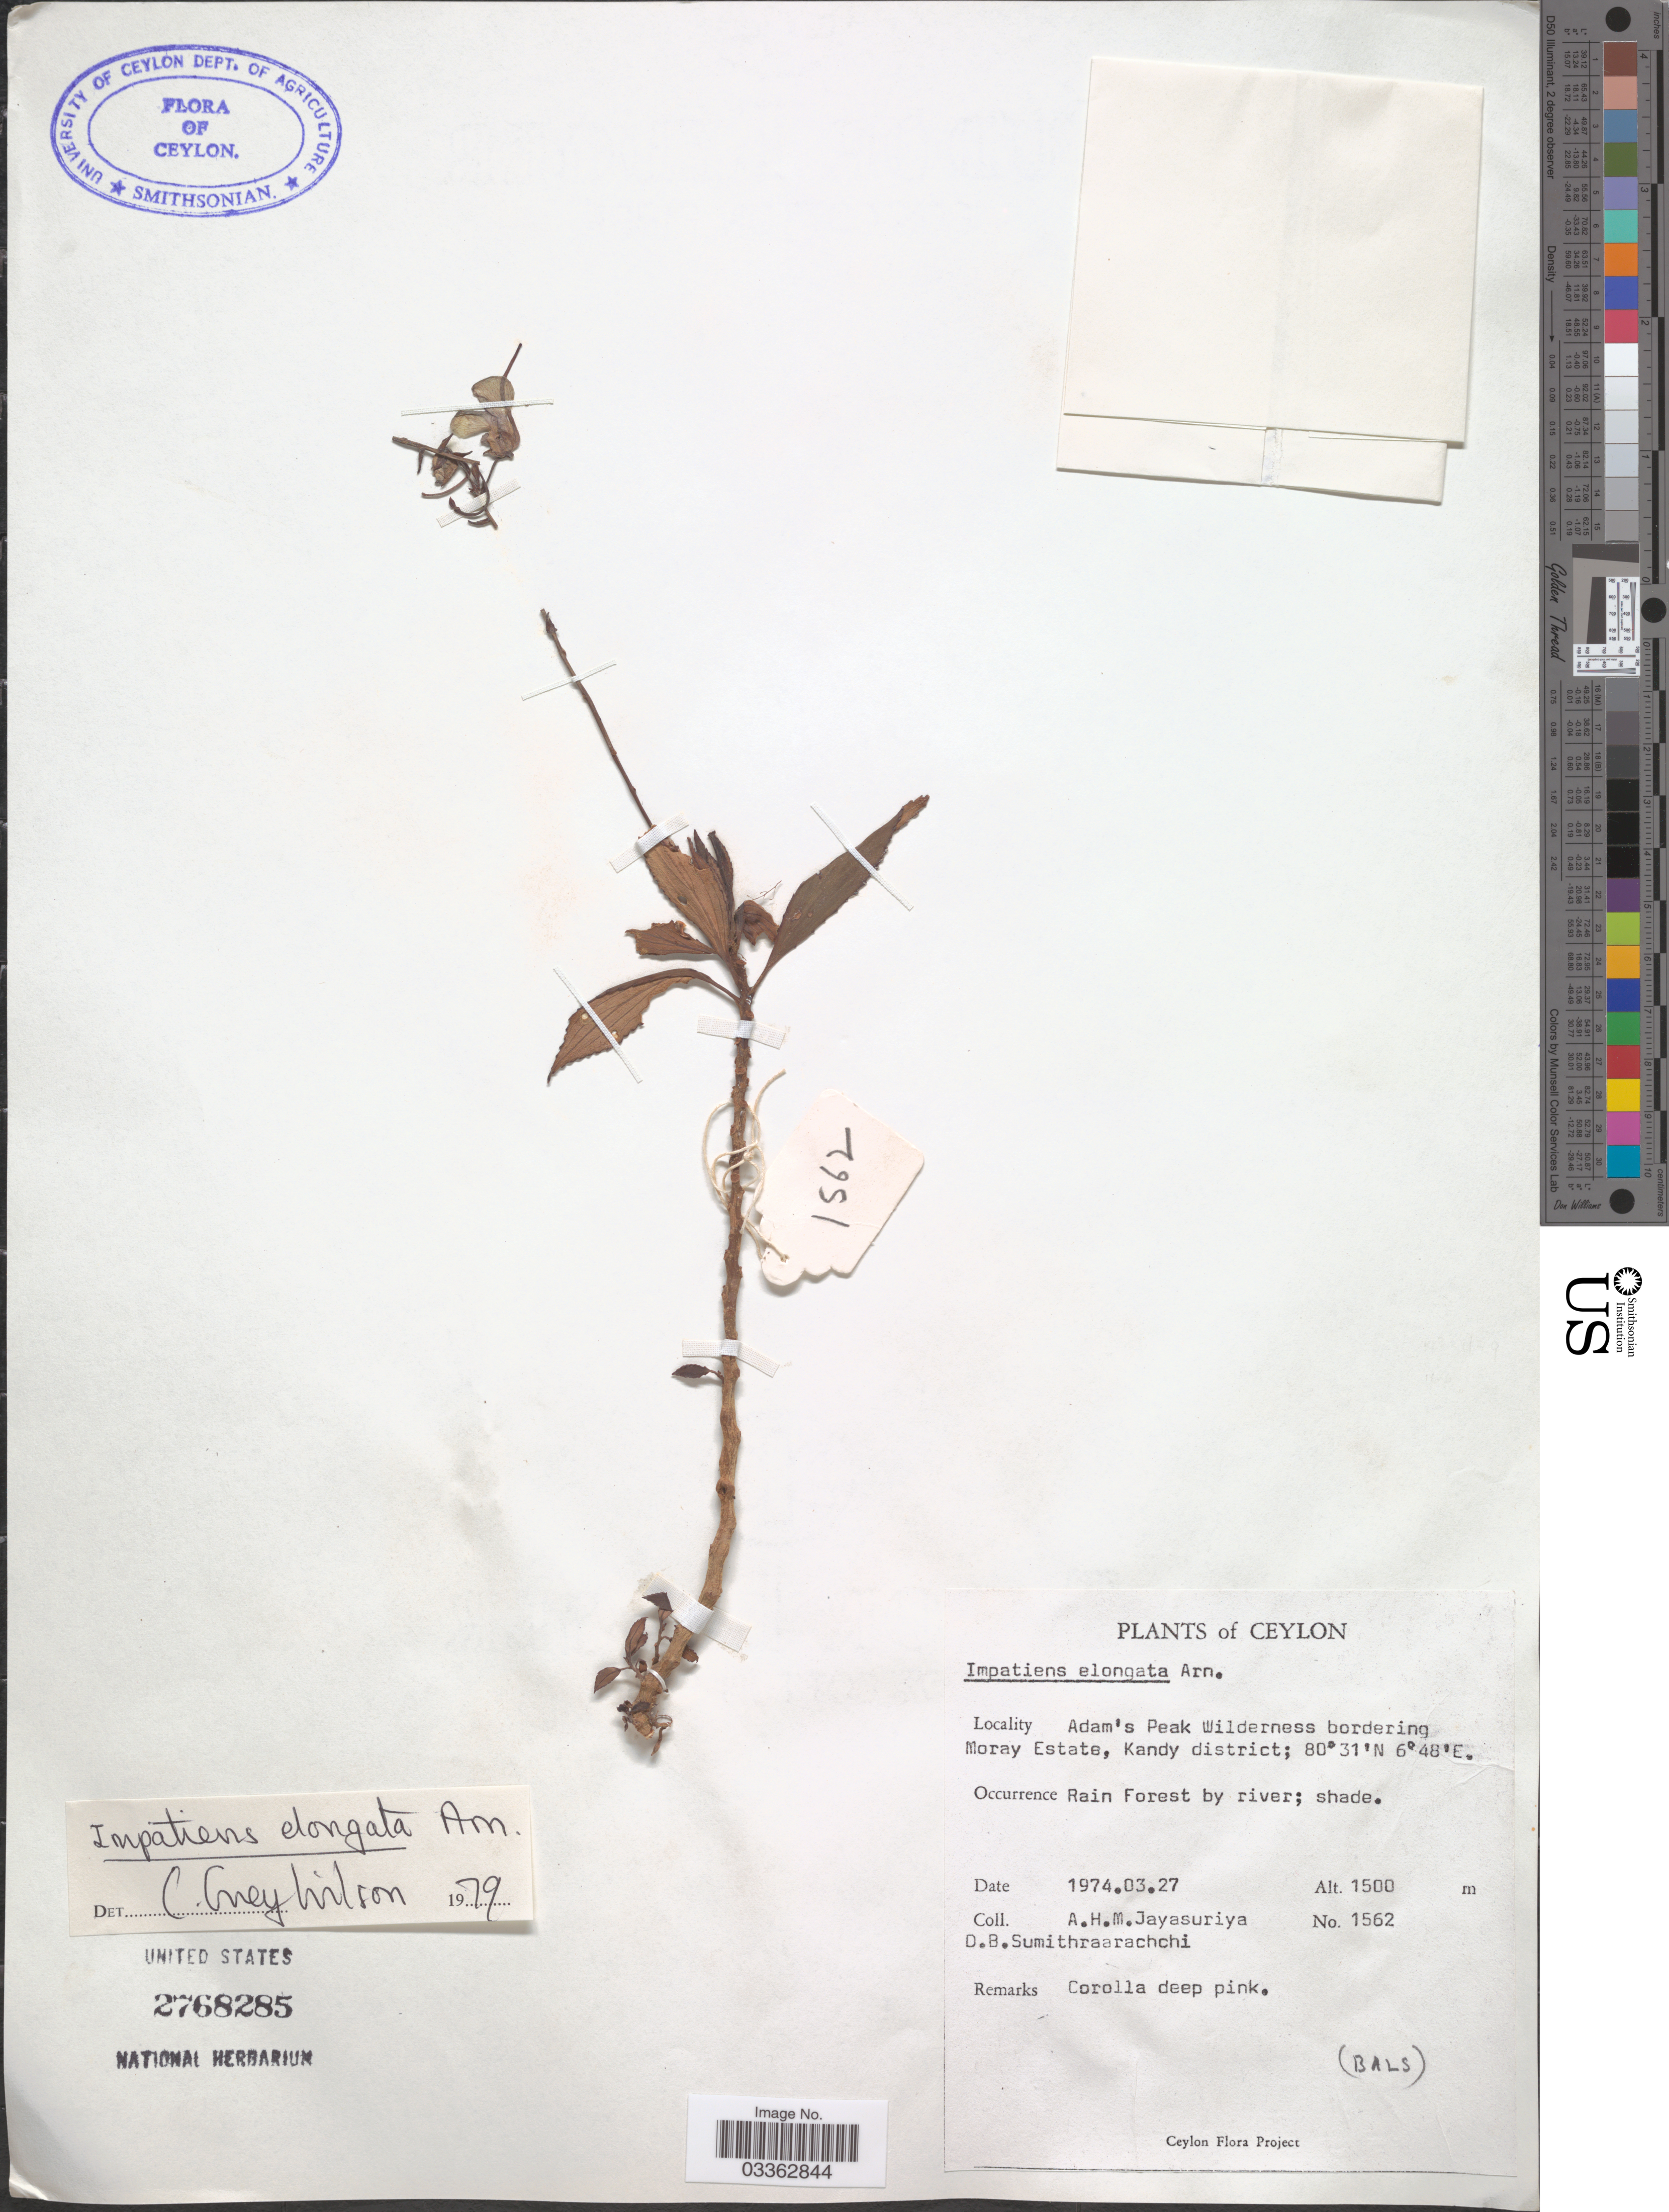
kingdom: Plantae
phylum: Tracheophyta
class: Magnoliopsida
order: Ericales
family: Balsaminaceae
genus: Impatiens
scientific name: Impatiens elongata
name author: Arn.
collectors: A. H. Jayasuriya & D. B. Sumithraarachchi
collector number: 1562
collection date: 1974-03-27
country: Sri Lanka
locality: Ceylon. Adam's Peak Wilderness bordering Moray Estate, Kandy district.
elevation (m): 1500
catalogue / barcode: US 2768285